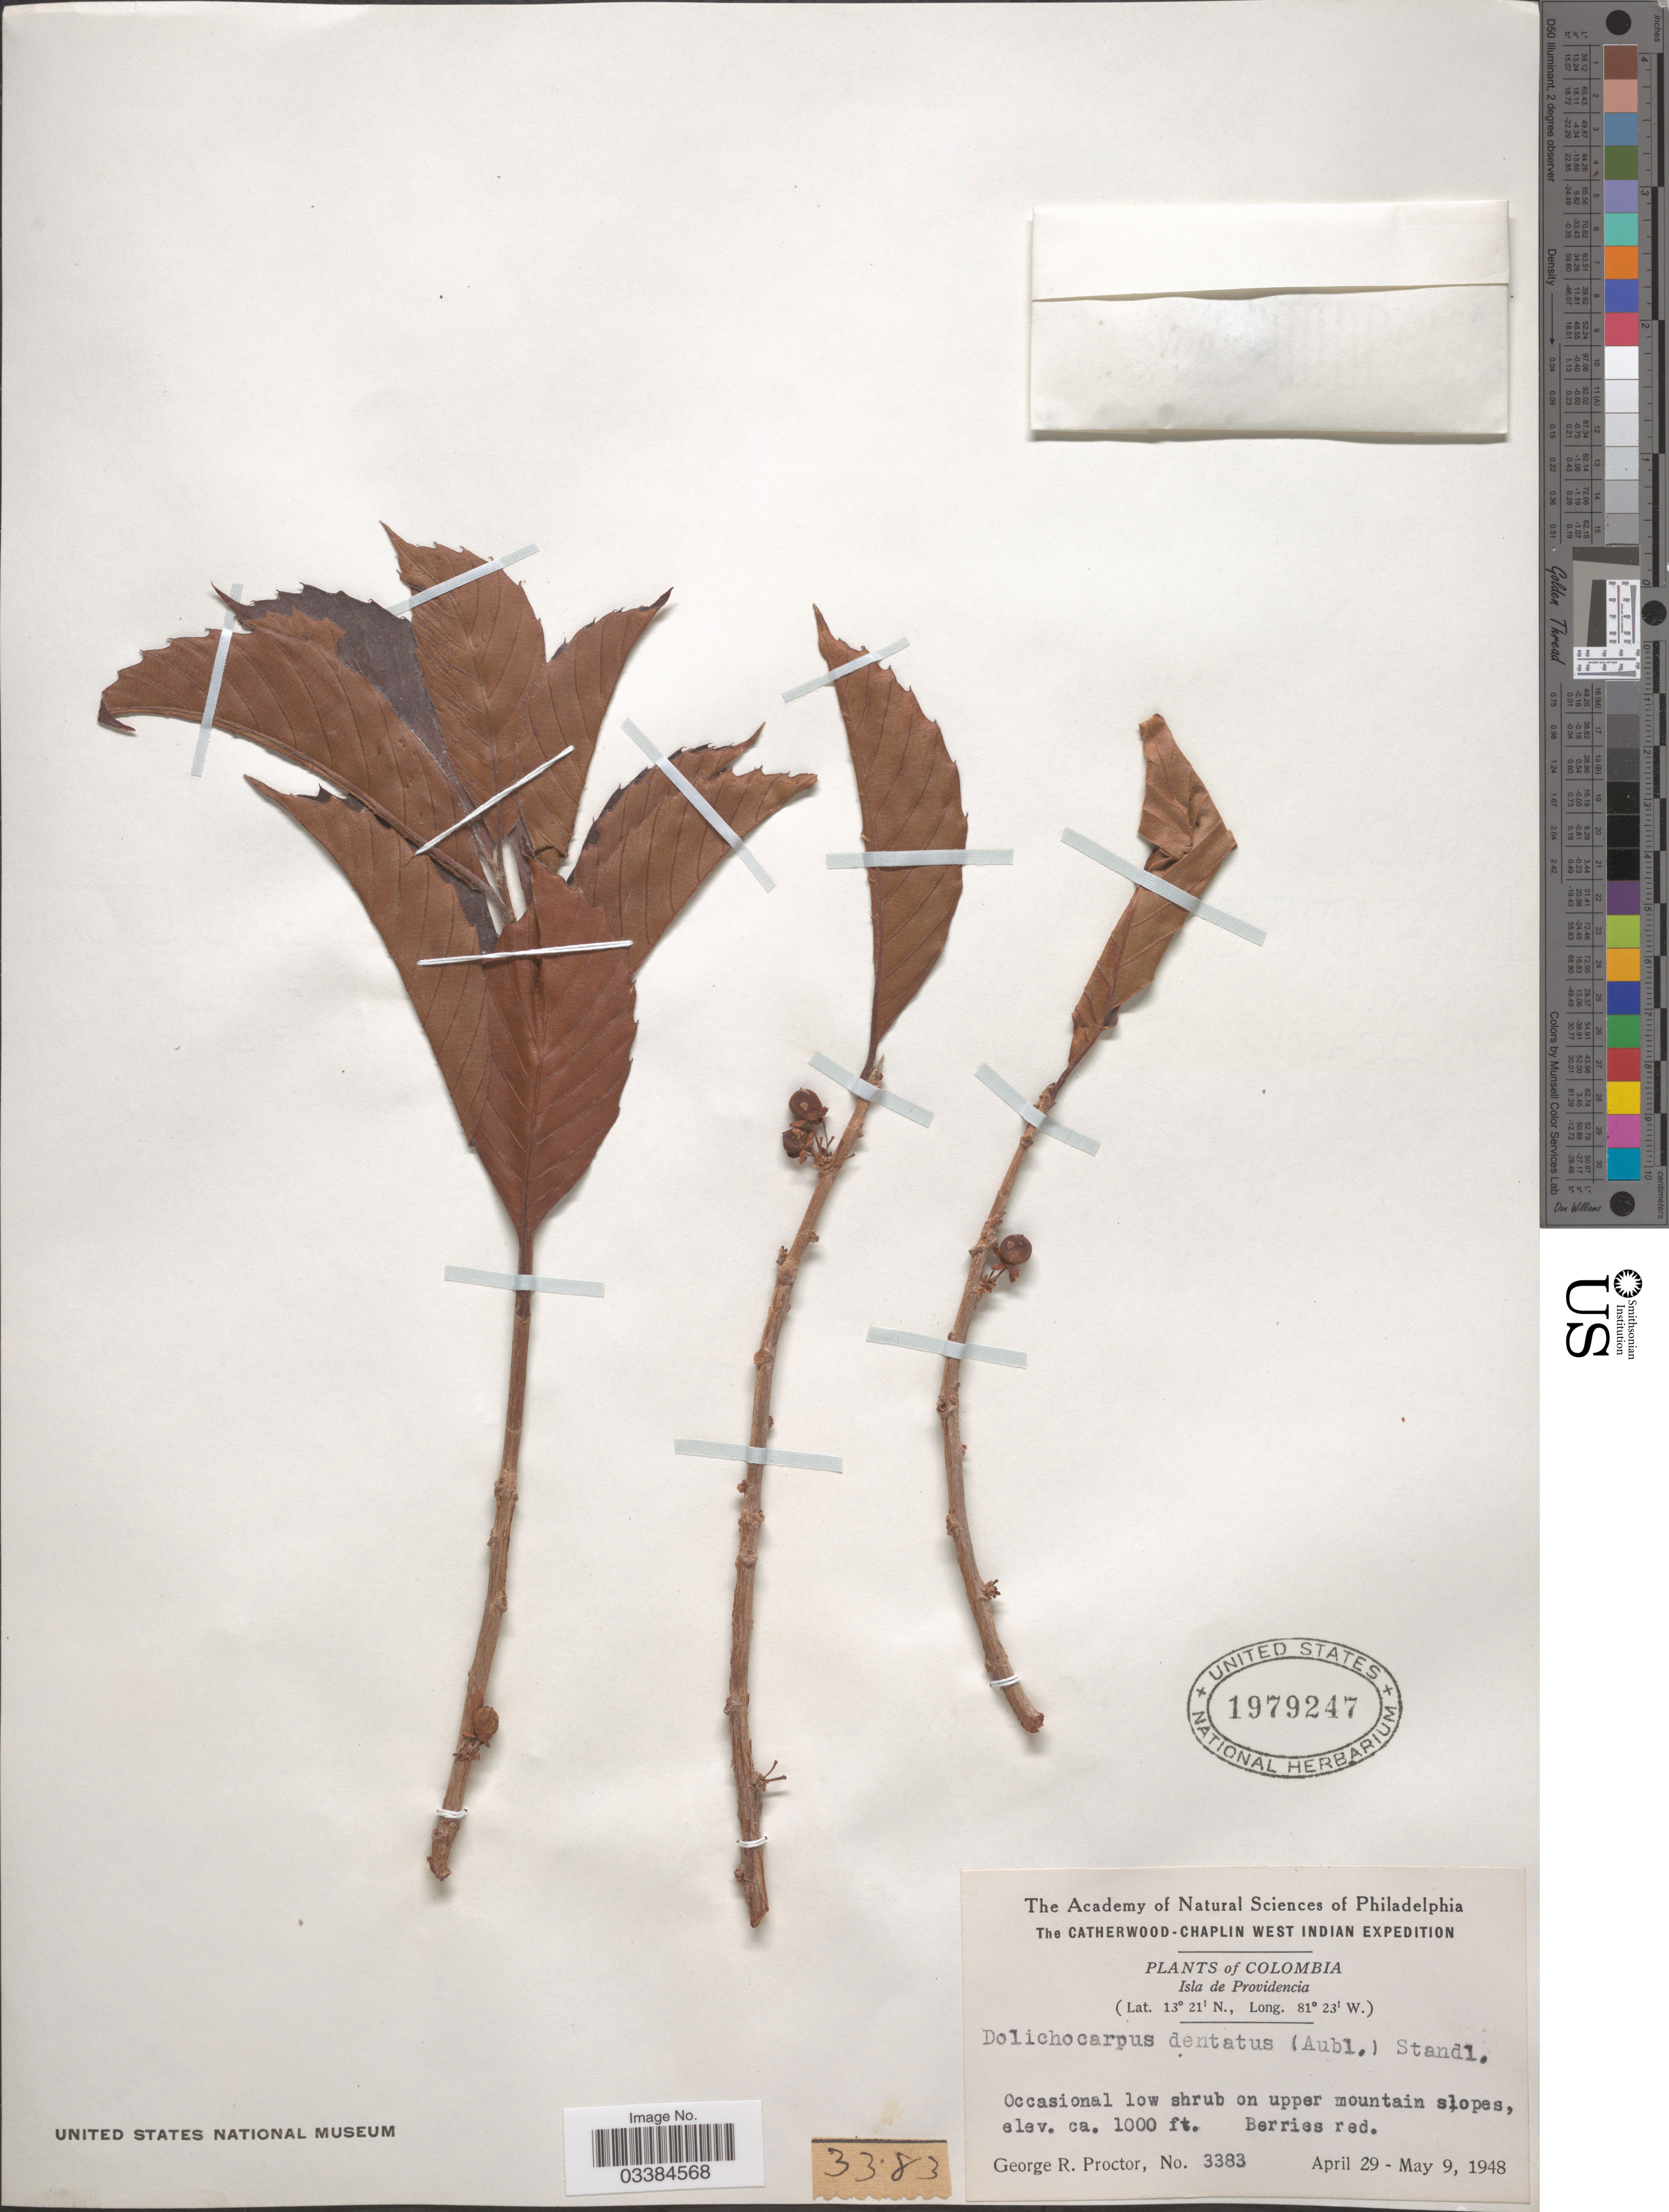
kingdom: Plantae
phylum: Tracheophyta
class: Magnoliopsida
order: Dilleniales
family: Dilleniaceae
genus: Doliocarpus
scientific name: Doliocarpus dentatus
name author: (Aubl.) Standl.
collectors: G. Proctor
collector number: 3383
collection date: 1948-04-29/1948-05-09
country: Colombia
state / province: San Andres y Providencia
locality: Isla de Providencia. Upper mountain slopes.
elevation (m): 305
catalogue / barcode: US 1979247